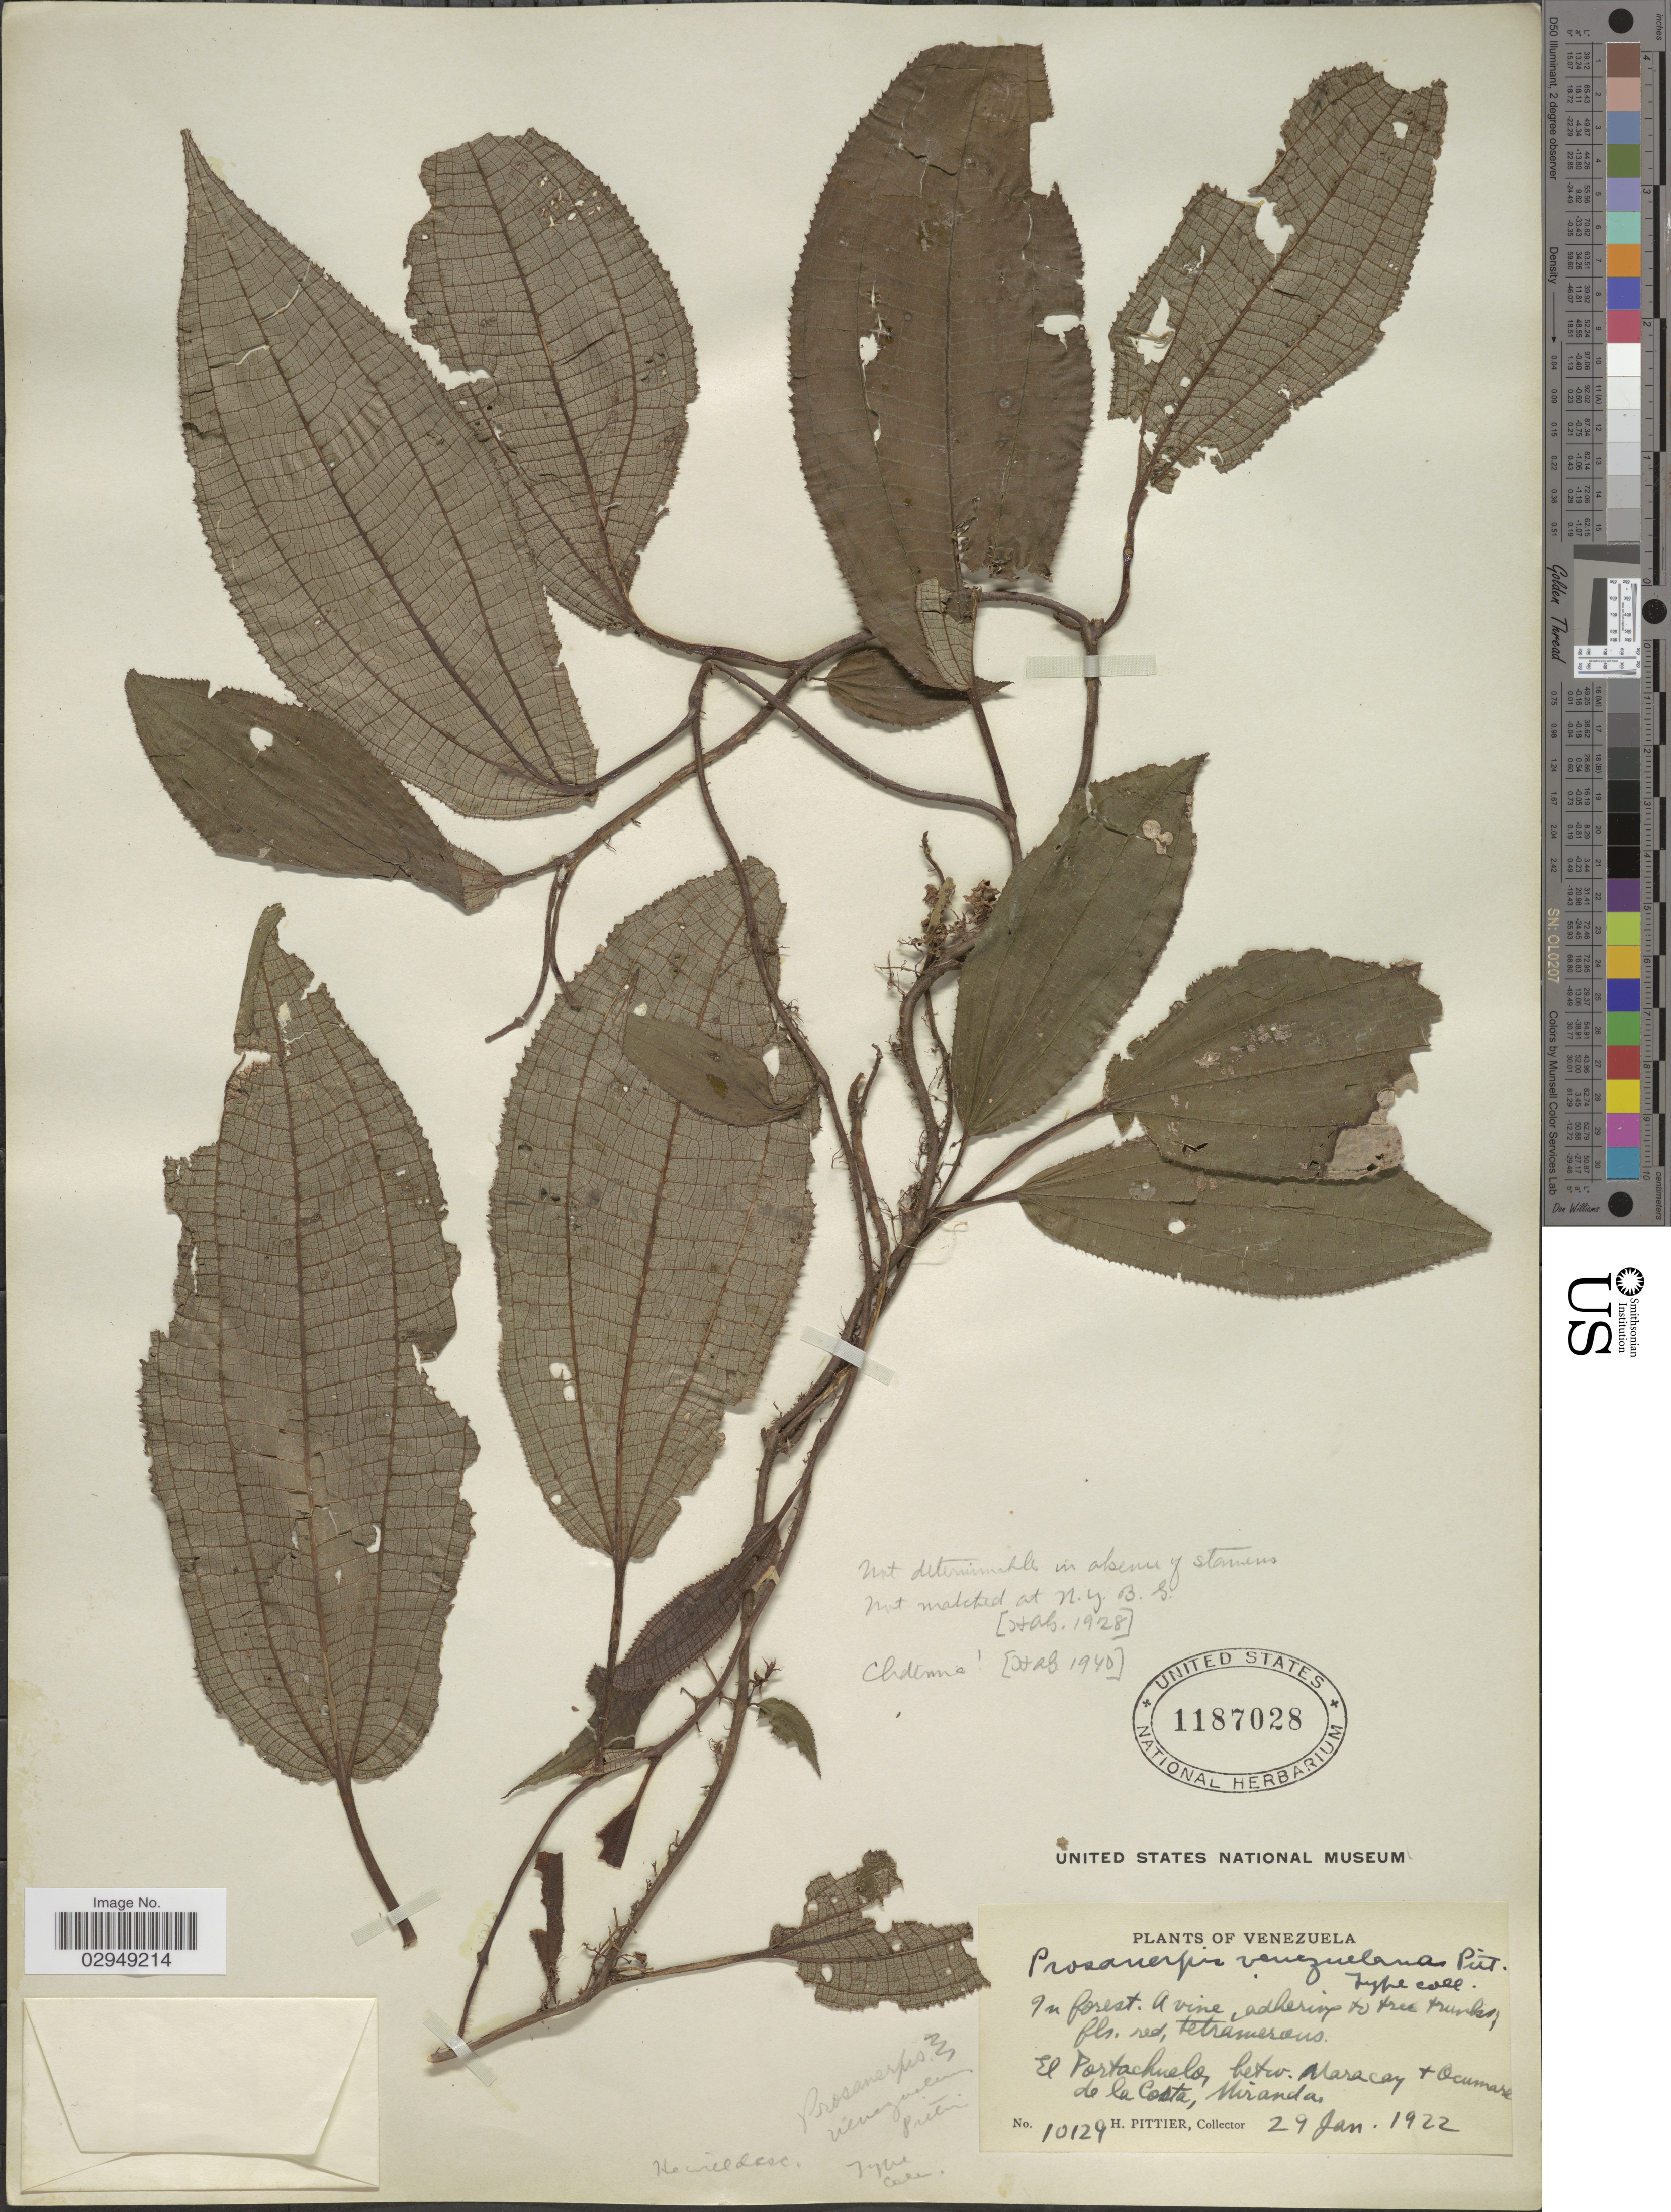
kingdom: Plantae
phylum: Tracheophyta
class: Magnoliopsida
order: Myrtales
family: Melastomataceae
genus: Clidemia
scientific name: Clidemia epiphytica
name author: (Triana) Cogn.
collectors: H. F. Pittier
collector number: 10129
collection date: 1922-01-29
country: Venezuela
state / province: Miranda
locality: El Portachuelo, betw. Maracay + Ocumare de la Costa.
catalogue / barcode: US 1187028